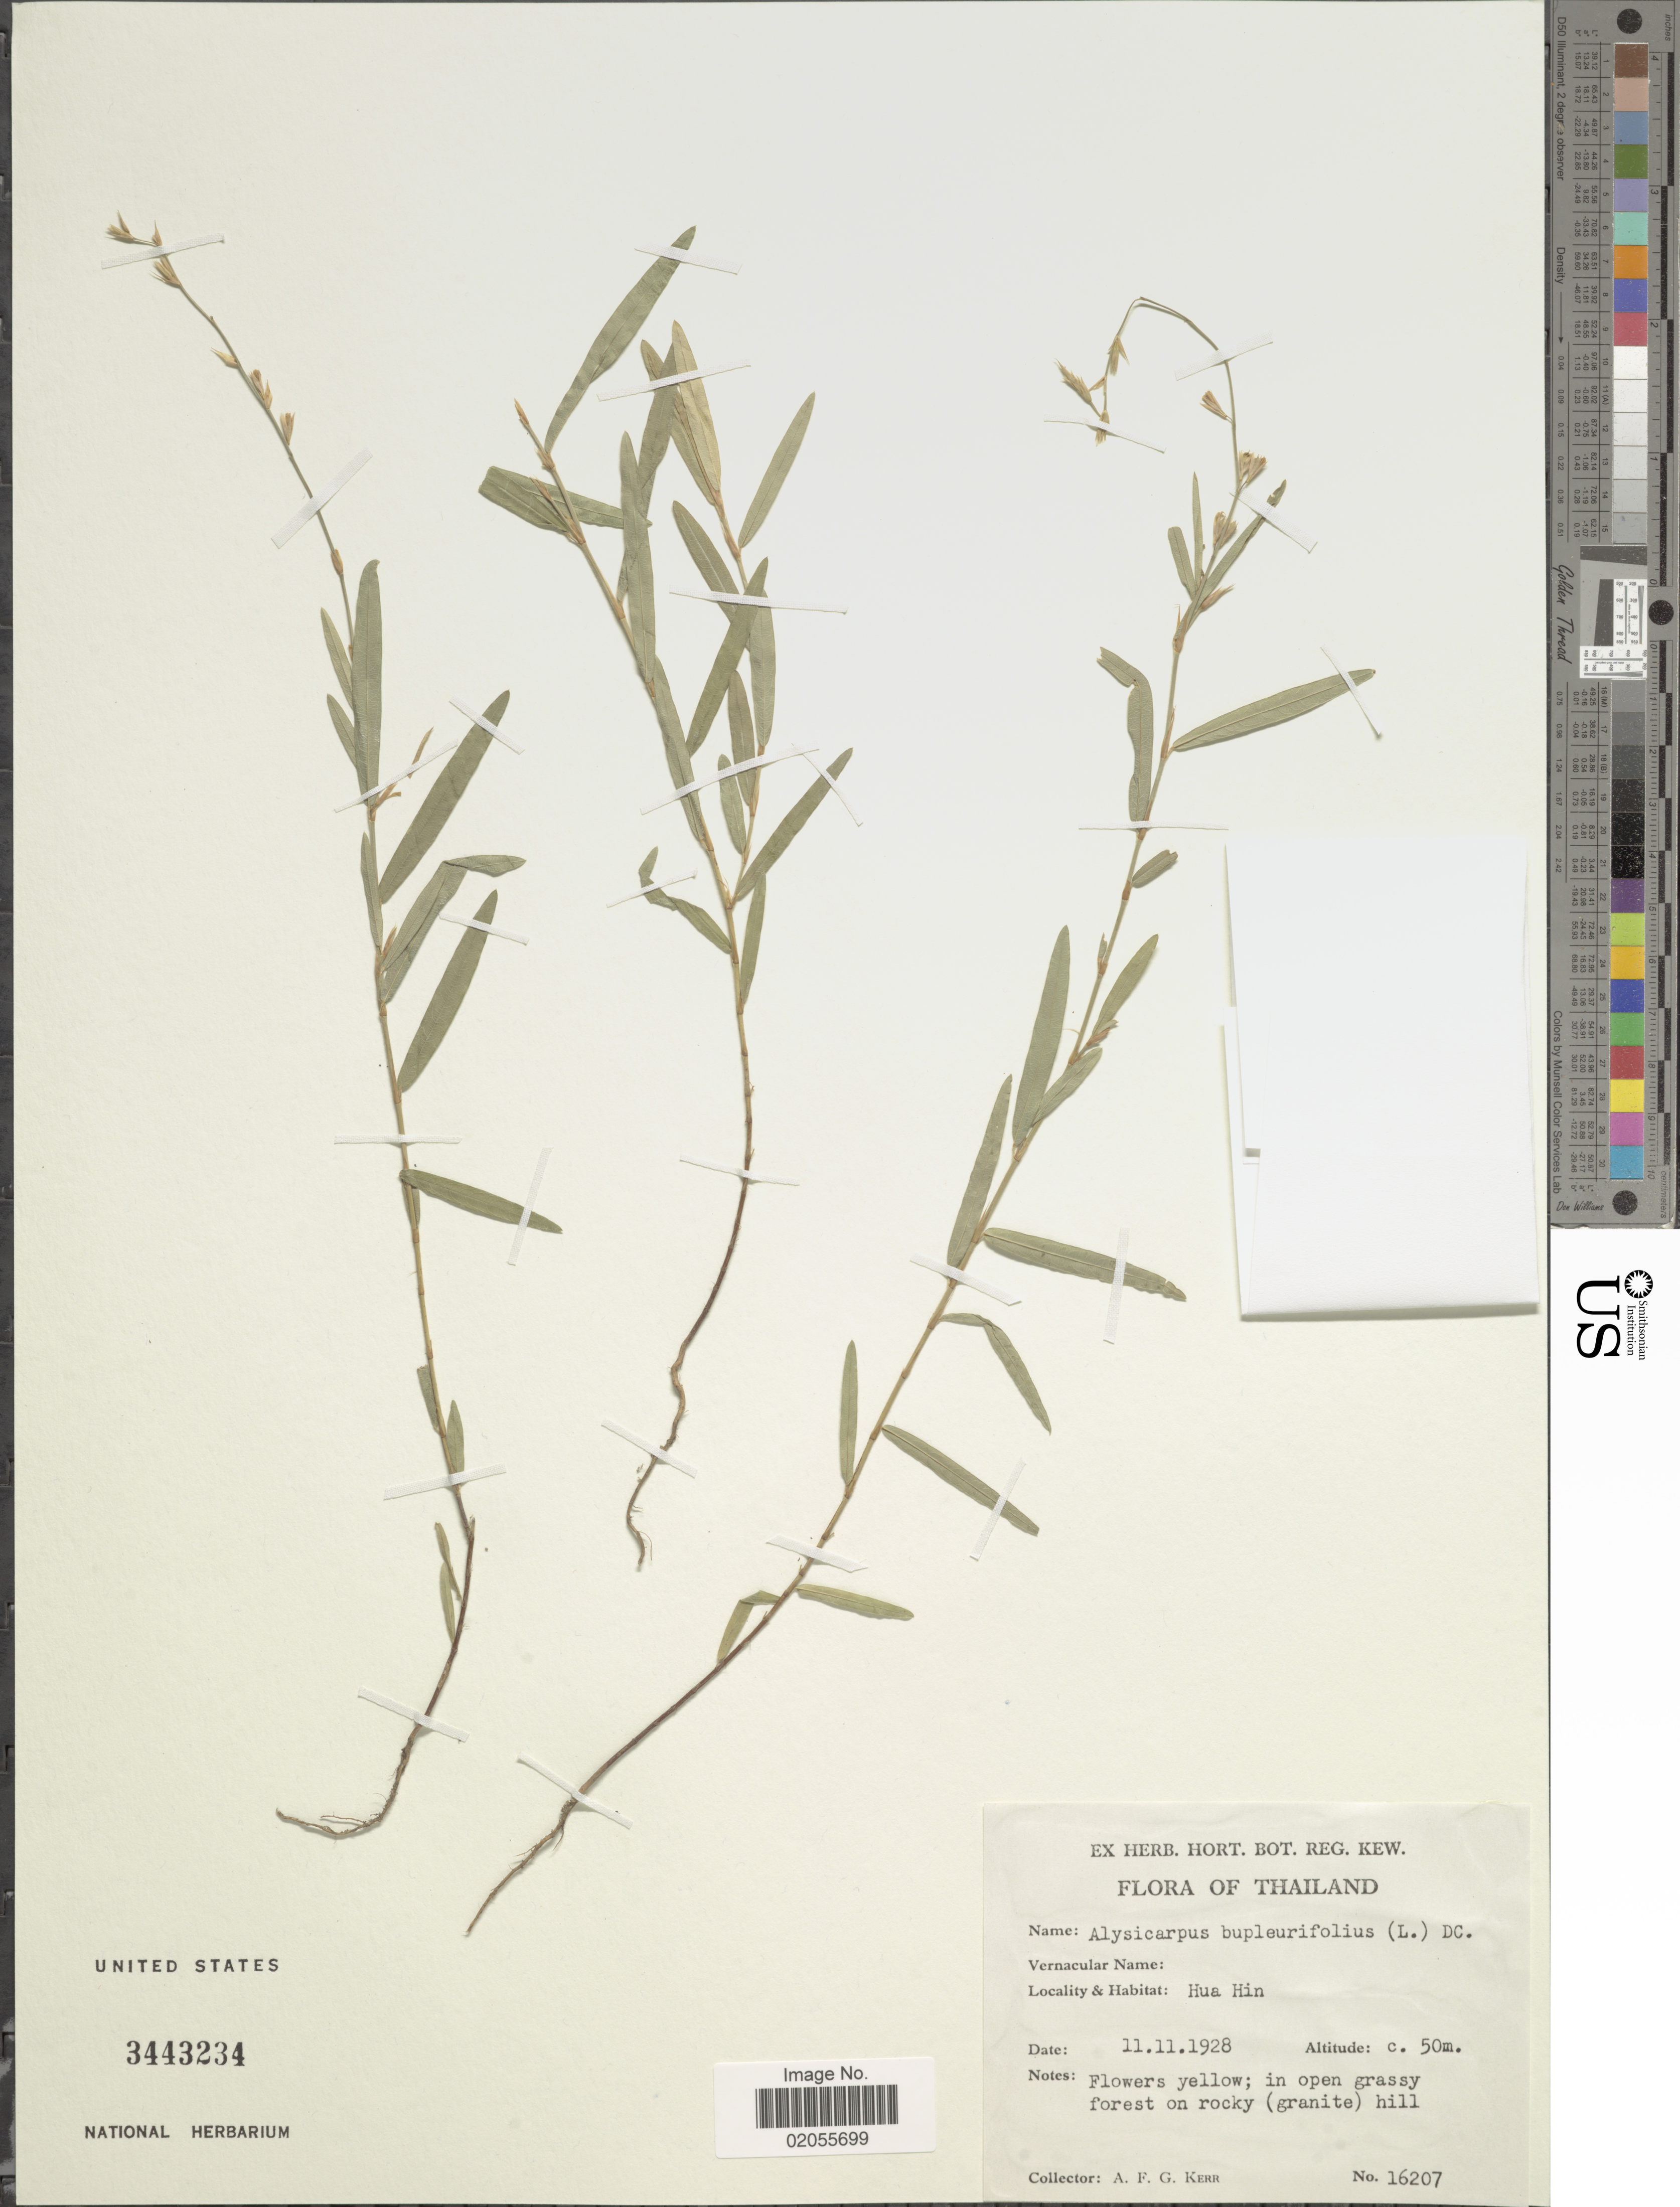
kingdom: Plantae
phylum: Tracheophyta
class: Magnoliopsida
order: Fabales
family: Fabaceae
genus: Alysicarpus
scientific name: Alysicarpus bupleurifolius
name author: (L.) DC.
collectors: A. F. G. Kerr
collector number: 16207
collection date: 1928-11-11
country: Thailand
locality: Hua Hin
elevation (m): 50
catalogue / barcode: US 3443234